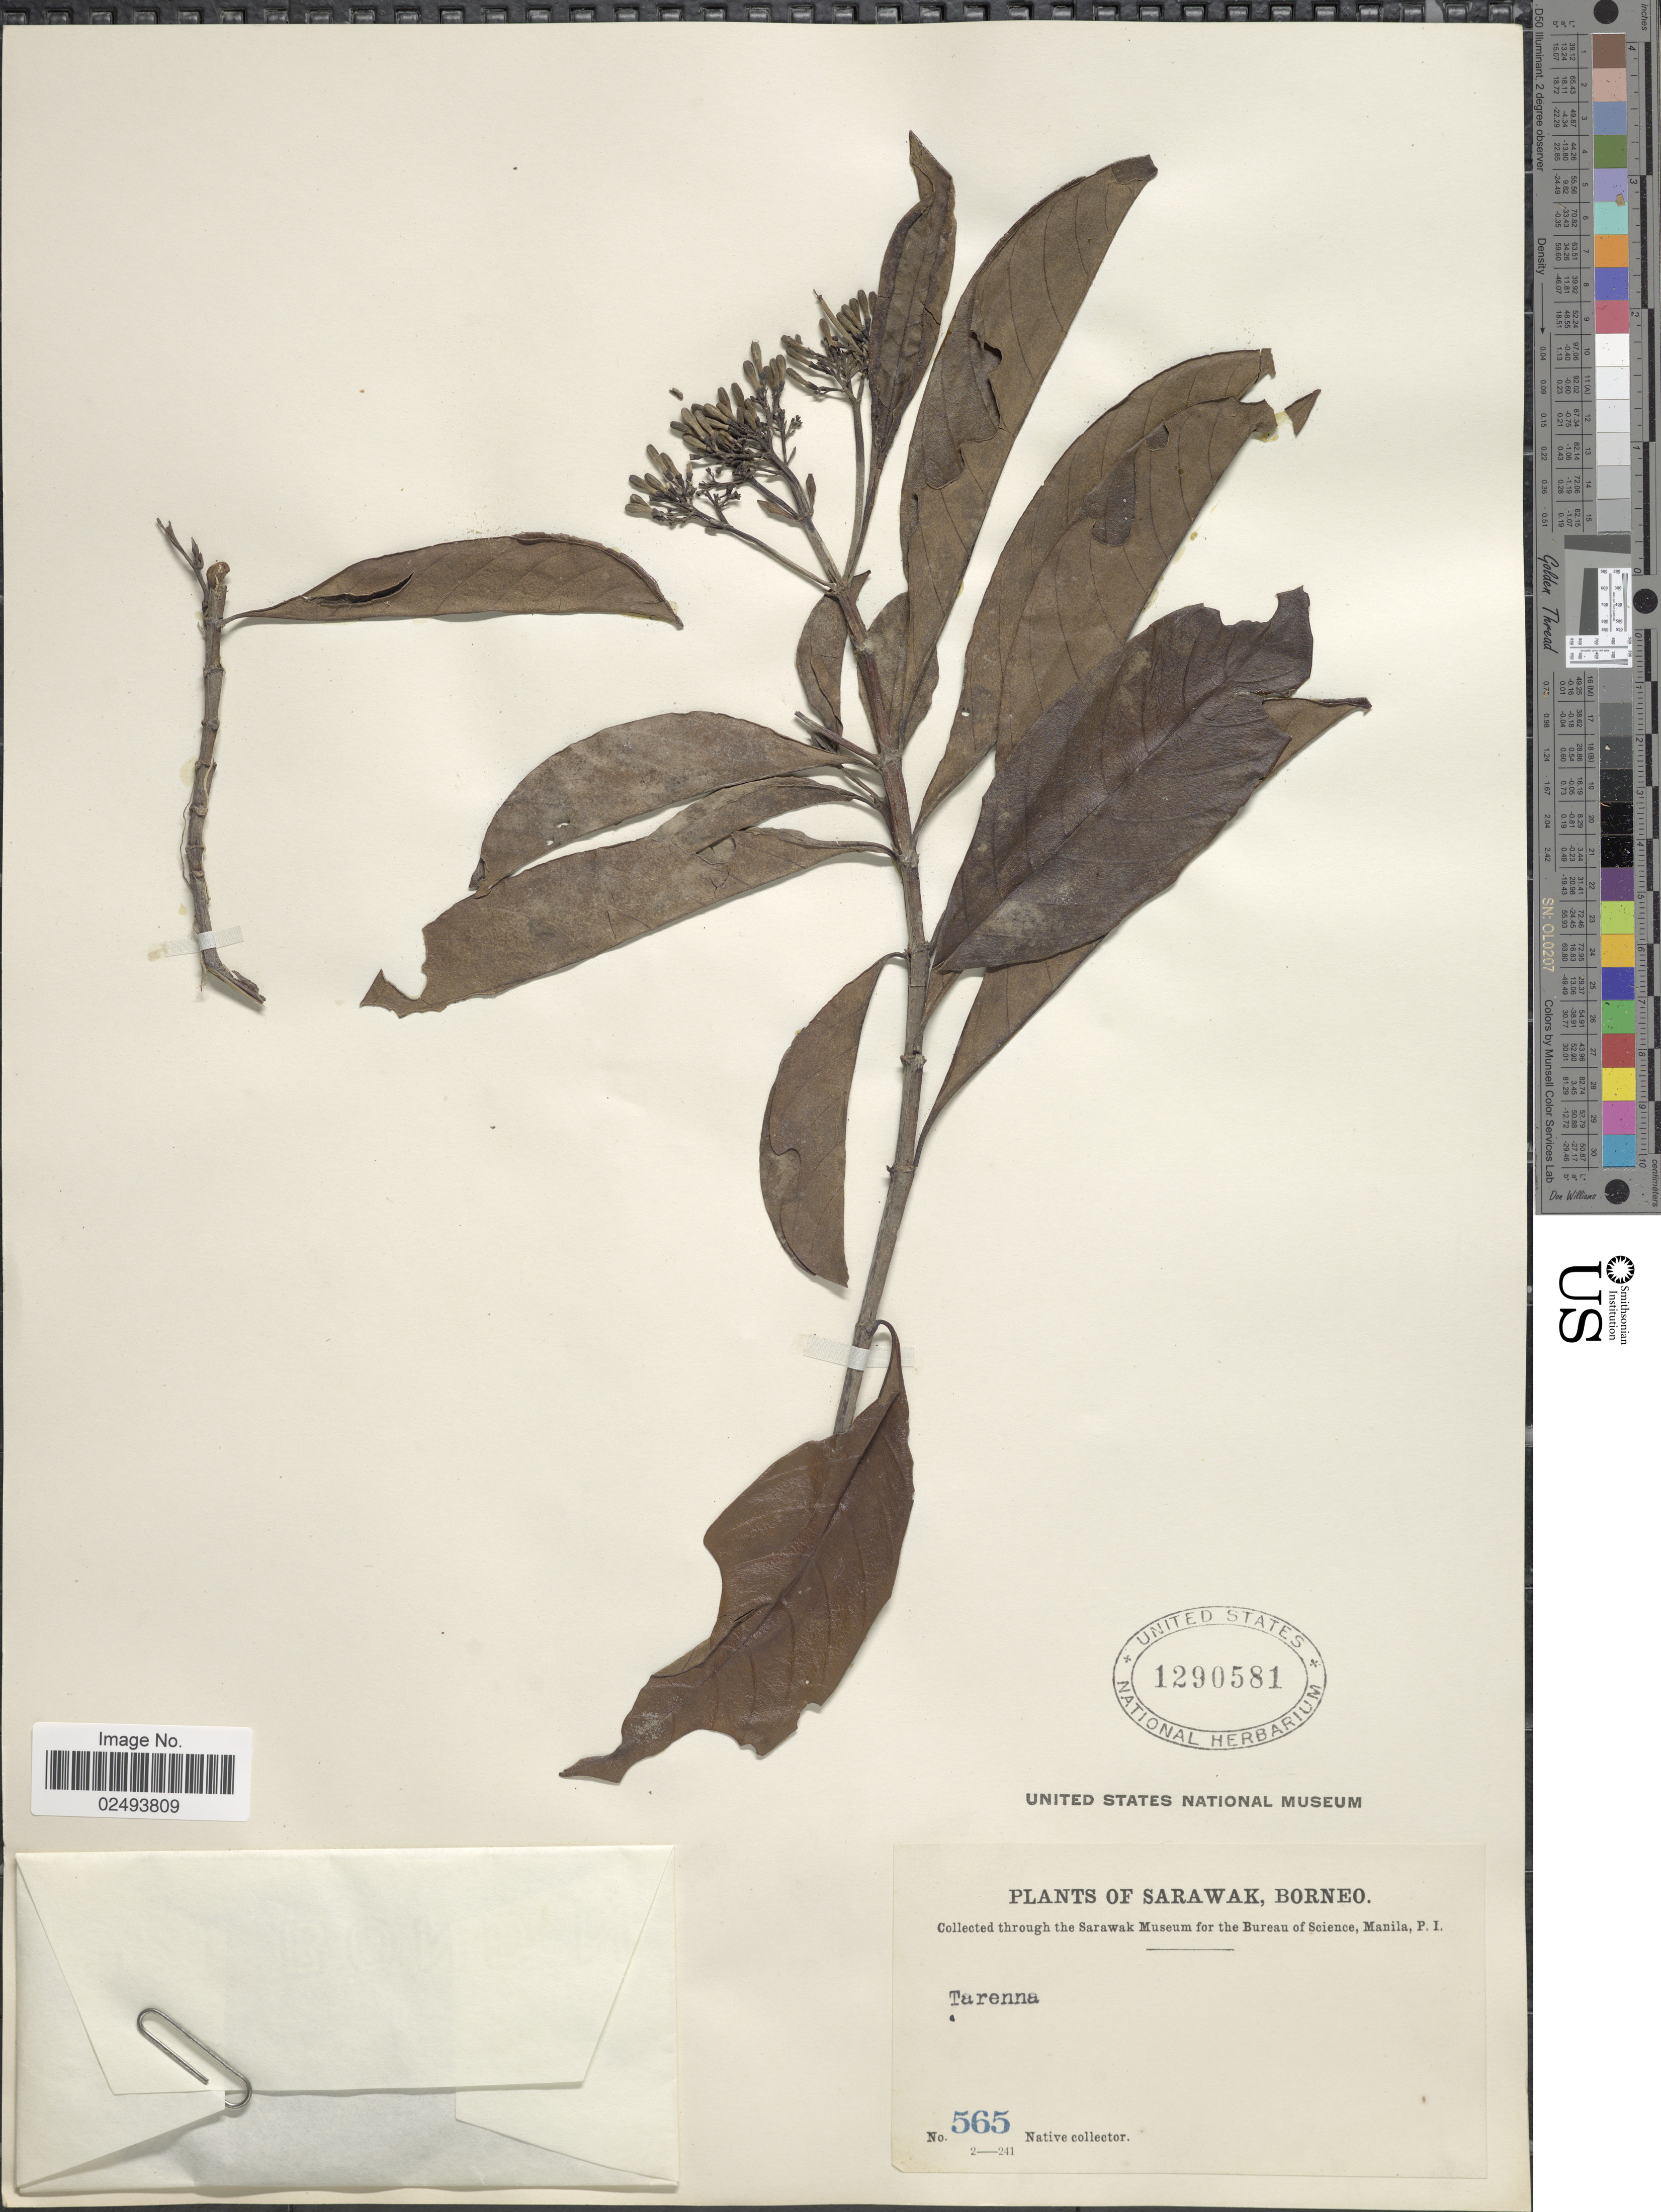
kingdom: Plantae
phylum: Tracheophyta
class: Magnoliopsida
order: Gentianales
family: Rubiaceae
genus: Tarenna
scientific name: Tarenna sp.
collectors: Native collector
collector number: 565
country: Malaysia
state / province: Sarawak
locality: Borneo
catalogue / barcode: US 1290581